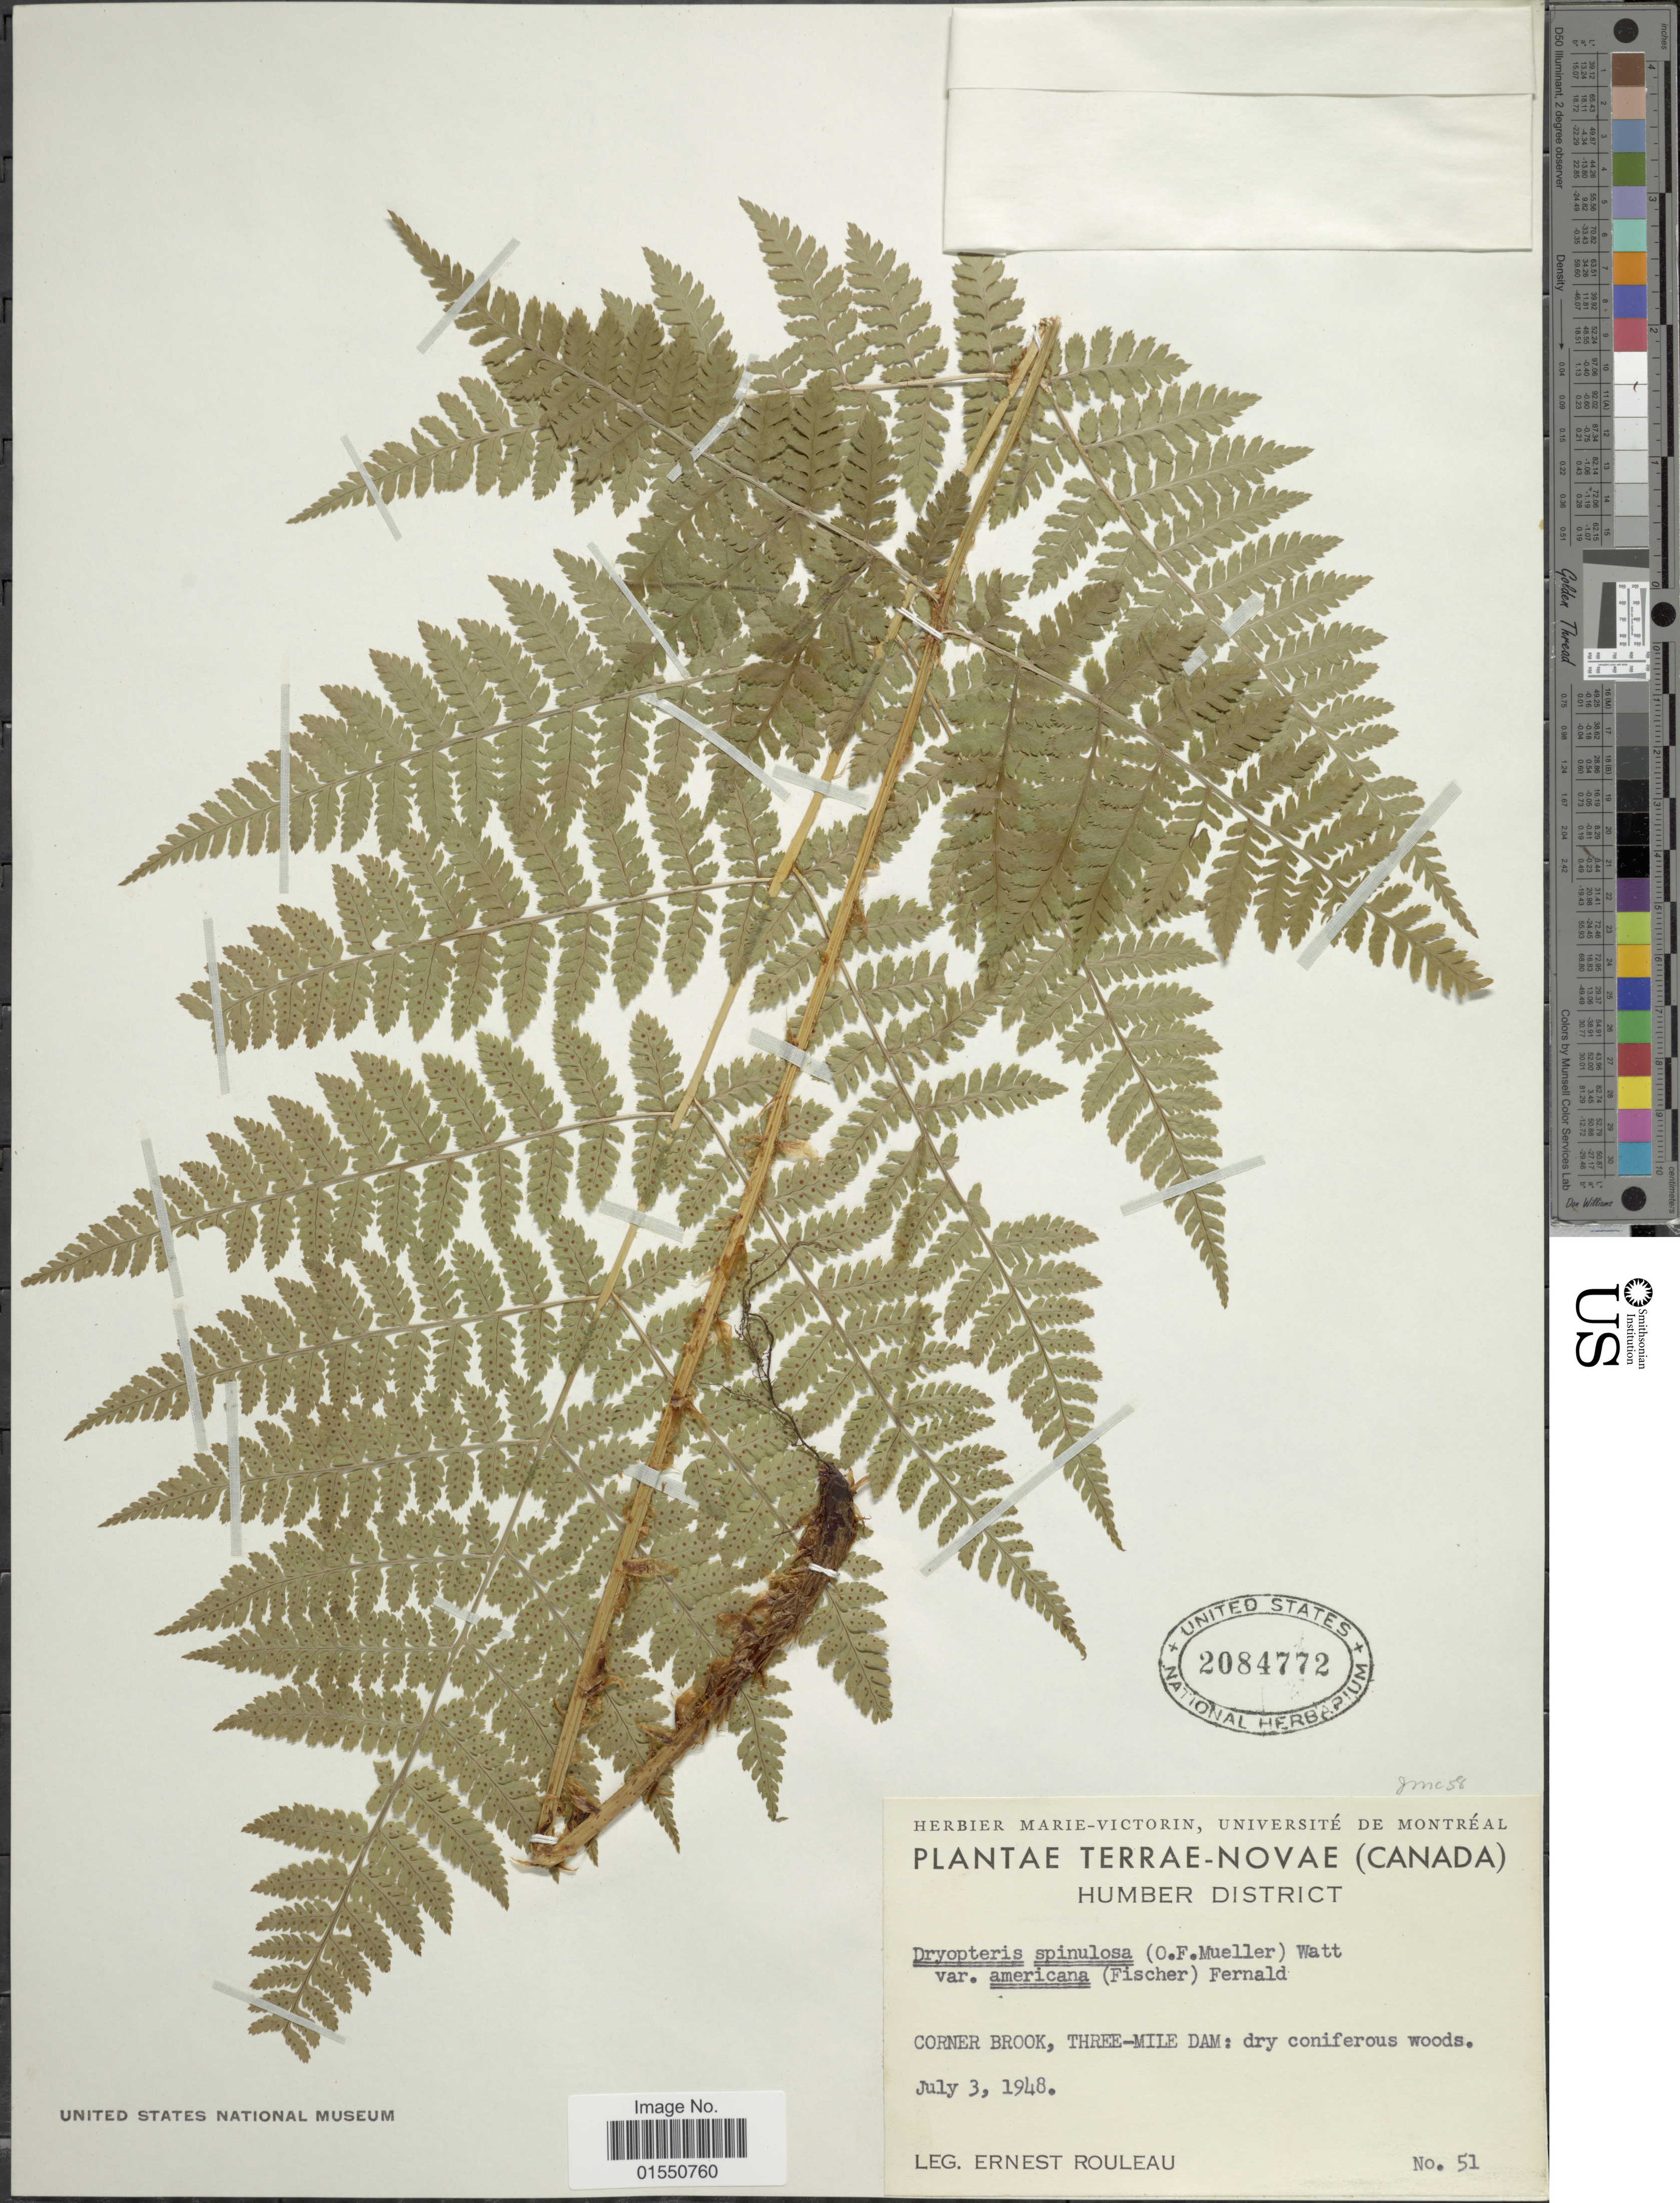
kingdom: Plantae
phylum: Tracheophyta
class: Polypodiopsida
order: Polypodiales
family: Dryopteridaceae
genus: Dryopteris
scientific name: Dryopteris expansa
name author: (C. Presl) Fraser-Jenk. & Jermy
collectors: E. Rouleau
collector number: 51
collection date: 1948-07-03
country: Canada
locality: Tarrae - Novae, Humber District, Corner Brook, Three Mile Dam: dry coniferous woods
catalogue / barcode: US 2084772